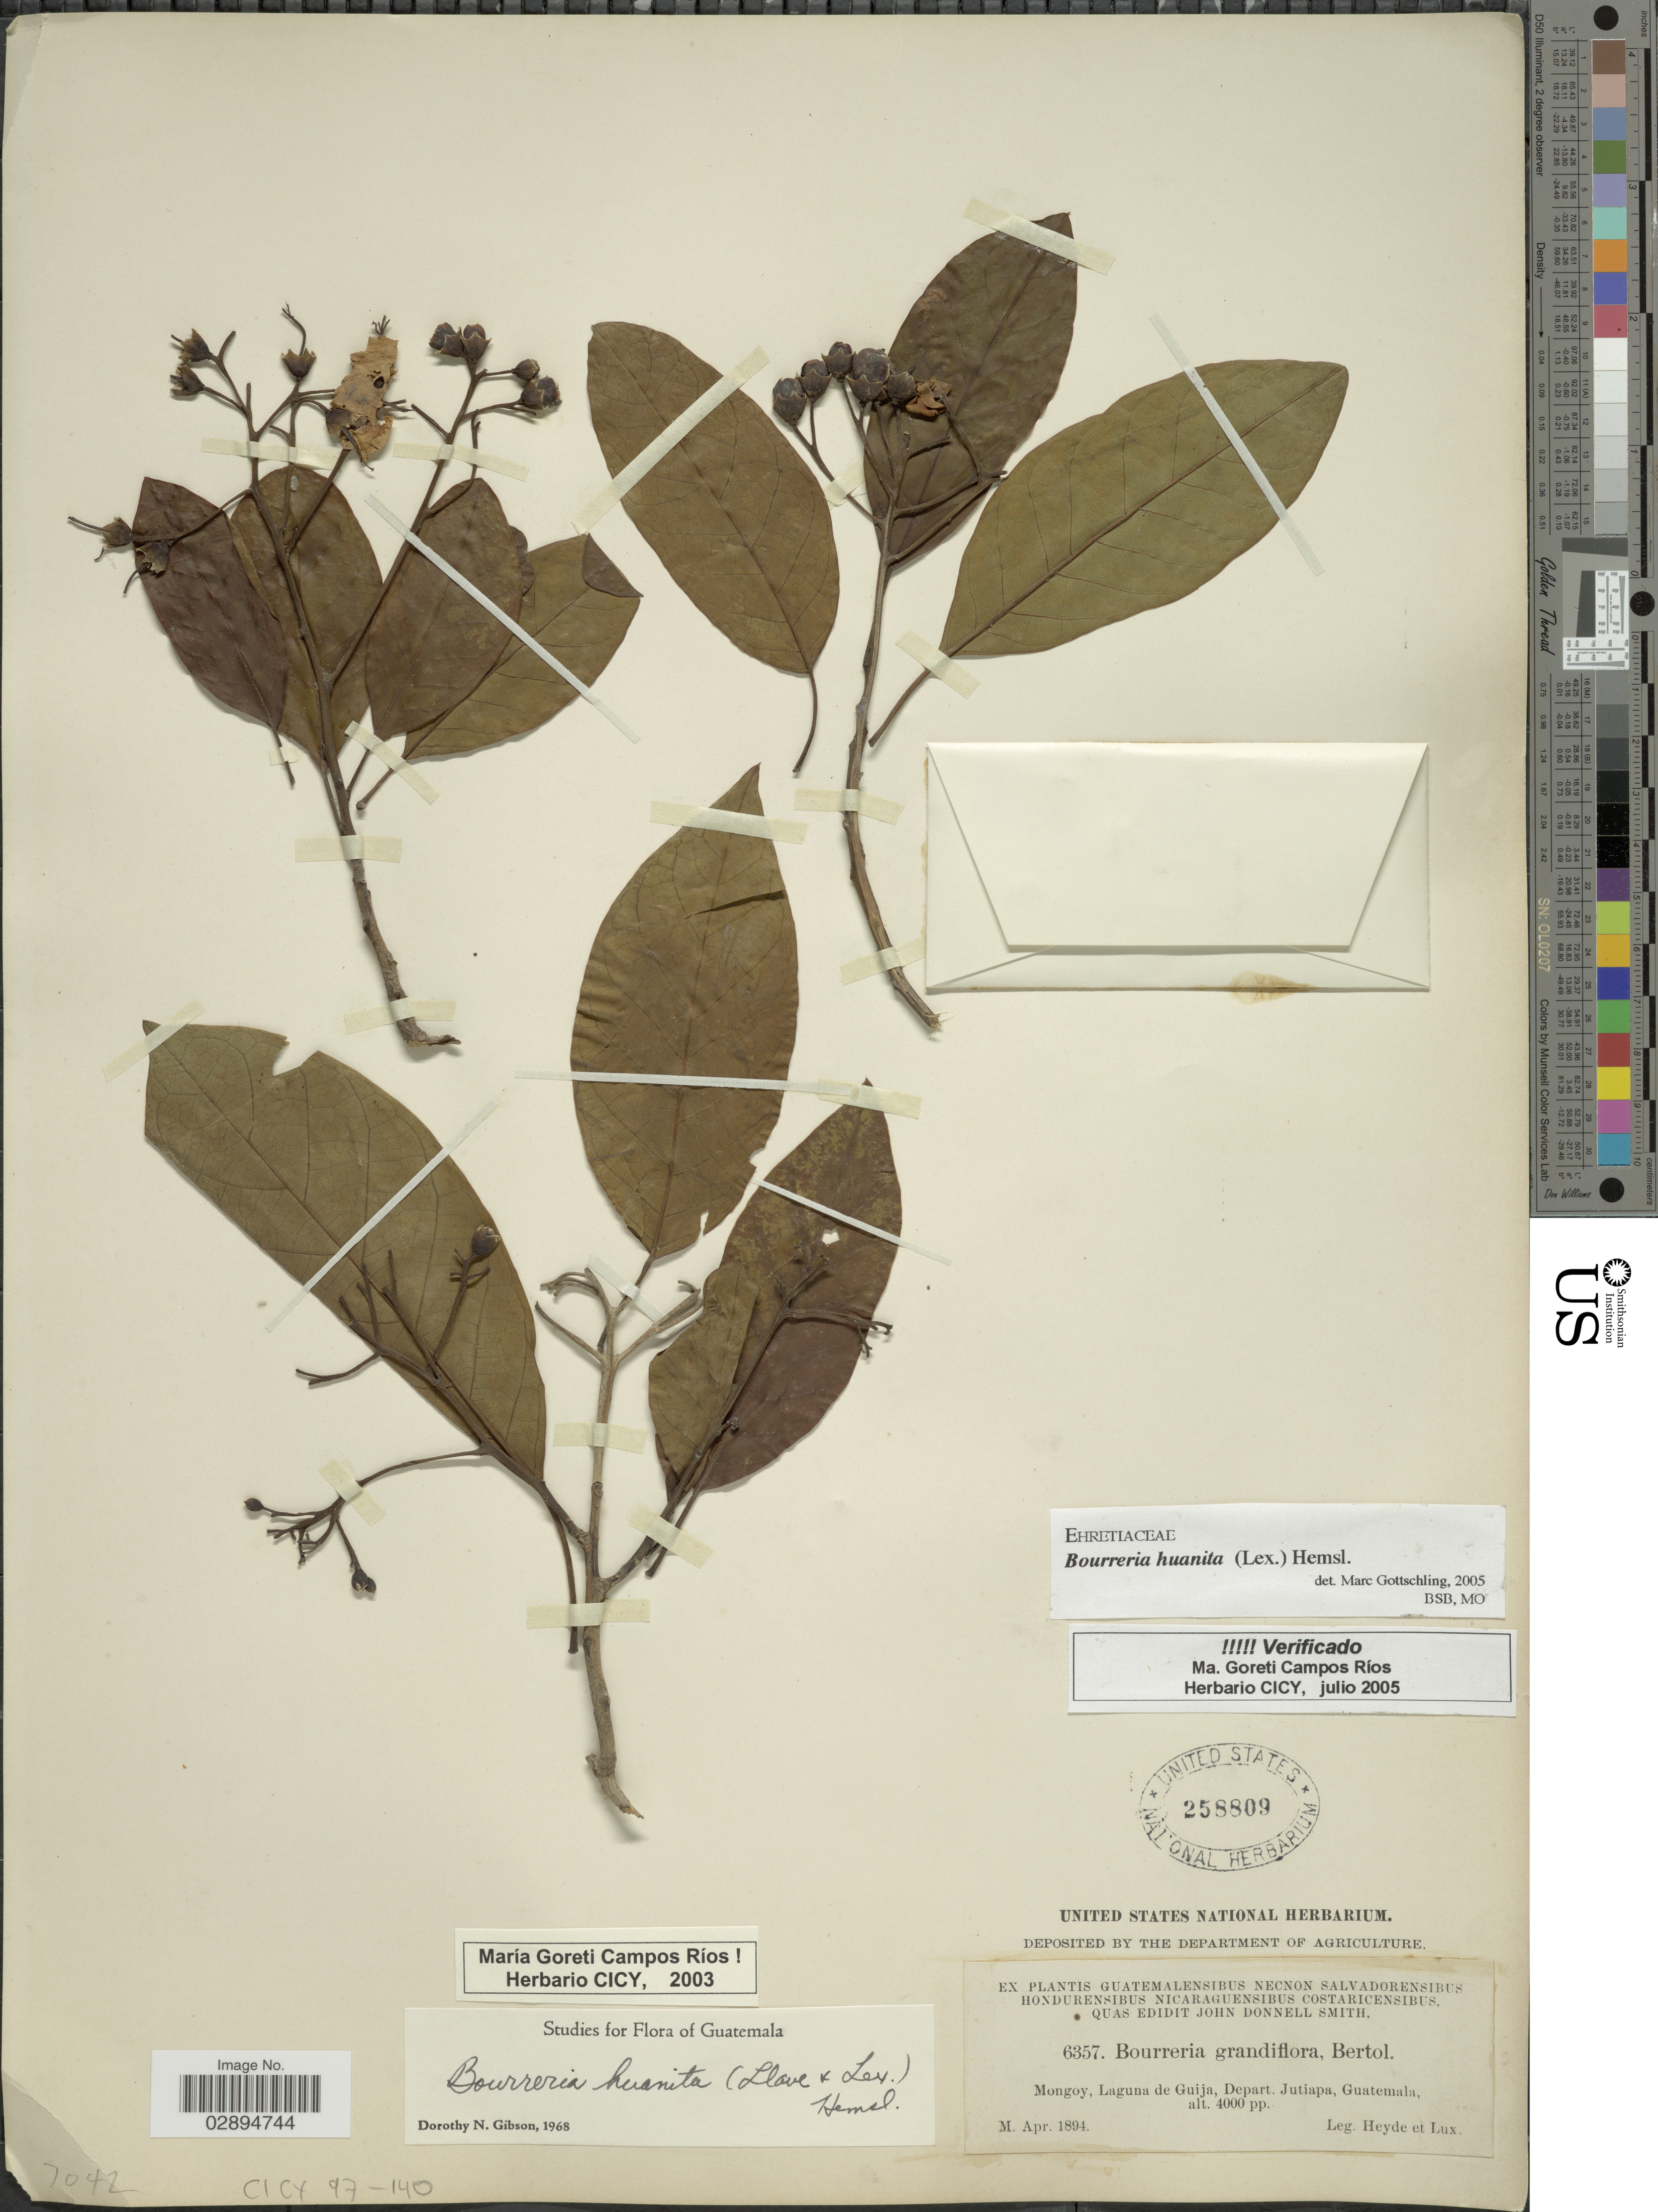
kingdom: Plantae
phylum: Tracheophyta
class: Magnoliopsida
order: Boraginales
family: Ehretiaceae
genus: Bourreria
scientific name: Bourreria huanita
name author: (Lex.) Hemsl.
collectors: Heyde & Lux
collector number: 6357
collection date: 1894-04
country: Guatemala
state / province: Jutiapa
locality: Mongoy, Laguna de Guija, Depart. Jutiapa.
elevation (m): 1219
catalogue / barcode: US 258809